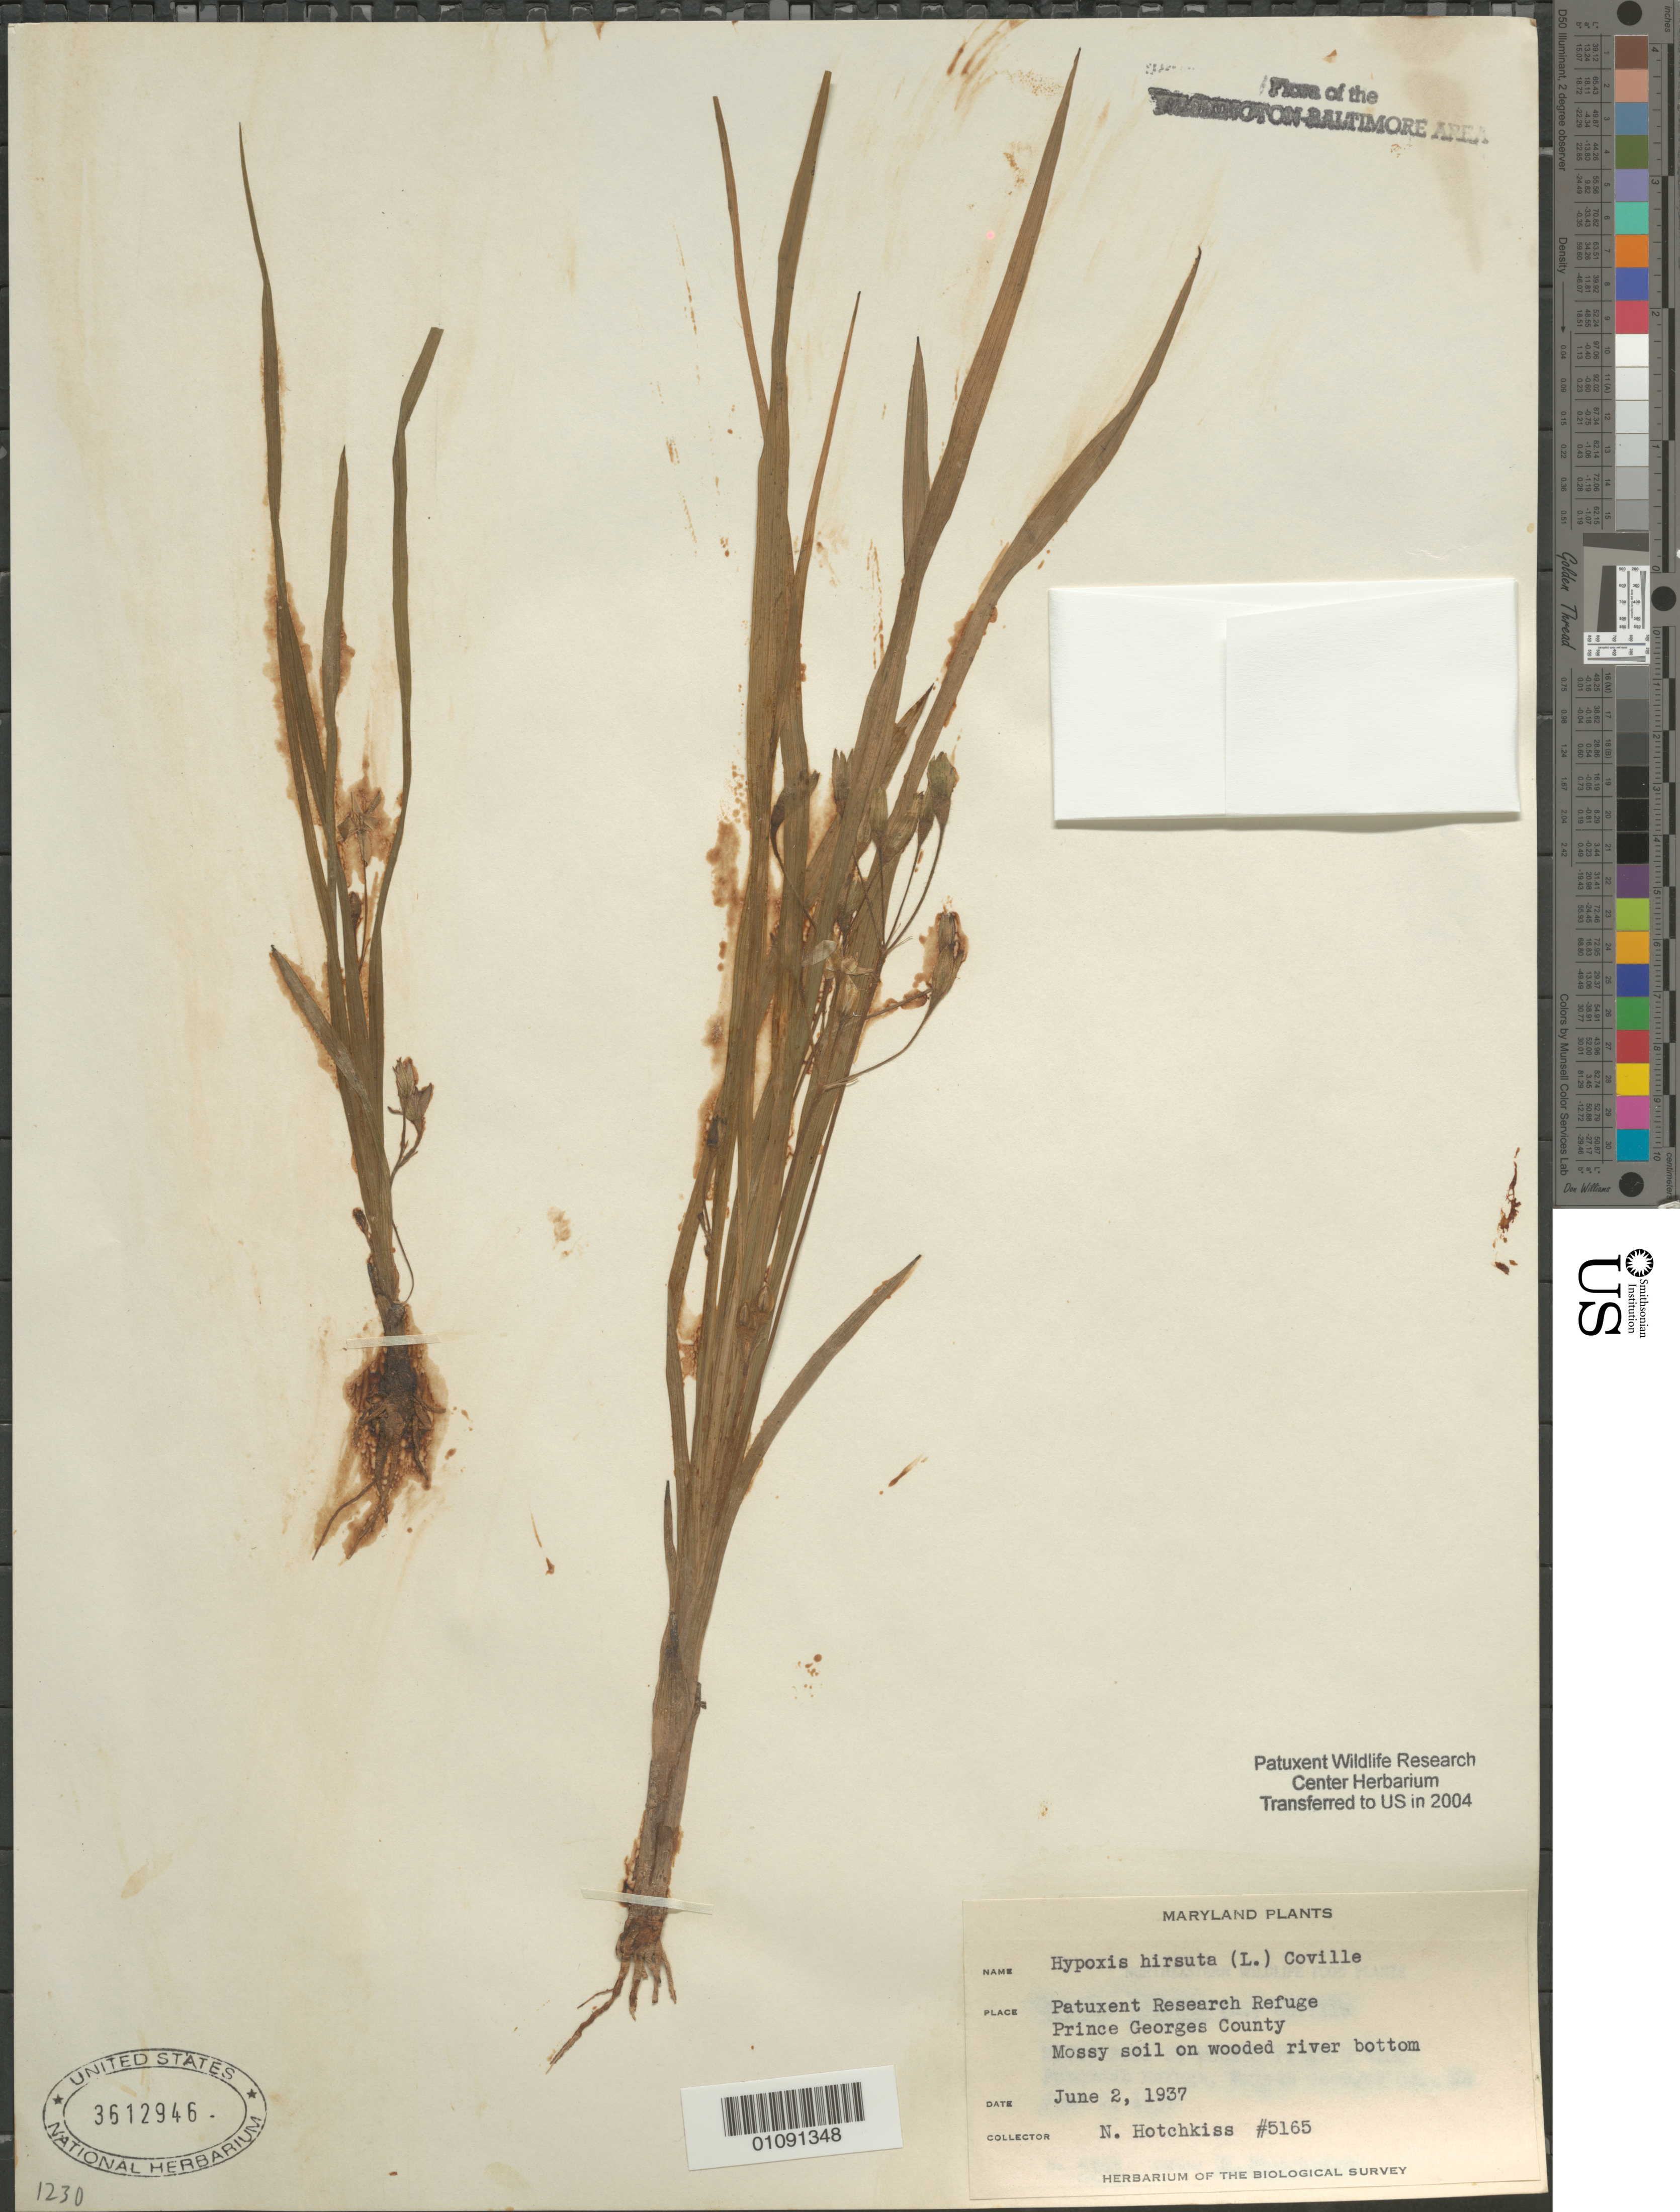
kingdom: Plantae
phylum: Tracheophyta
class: Liliopsida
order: Asparagales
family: Hypoxidaceae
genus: Hypoxis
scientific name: Hypoxis hirsuta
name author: (L.) Coville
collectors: N. Hotchkiss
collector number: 5165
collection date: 1937-06-02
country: United States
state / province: Maryland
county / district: Prince George's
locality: Patuxent Wildlife Refuge.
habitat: Mossy soil on wooded river bottom.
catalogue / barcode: US 3612946